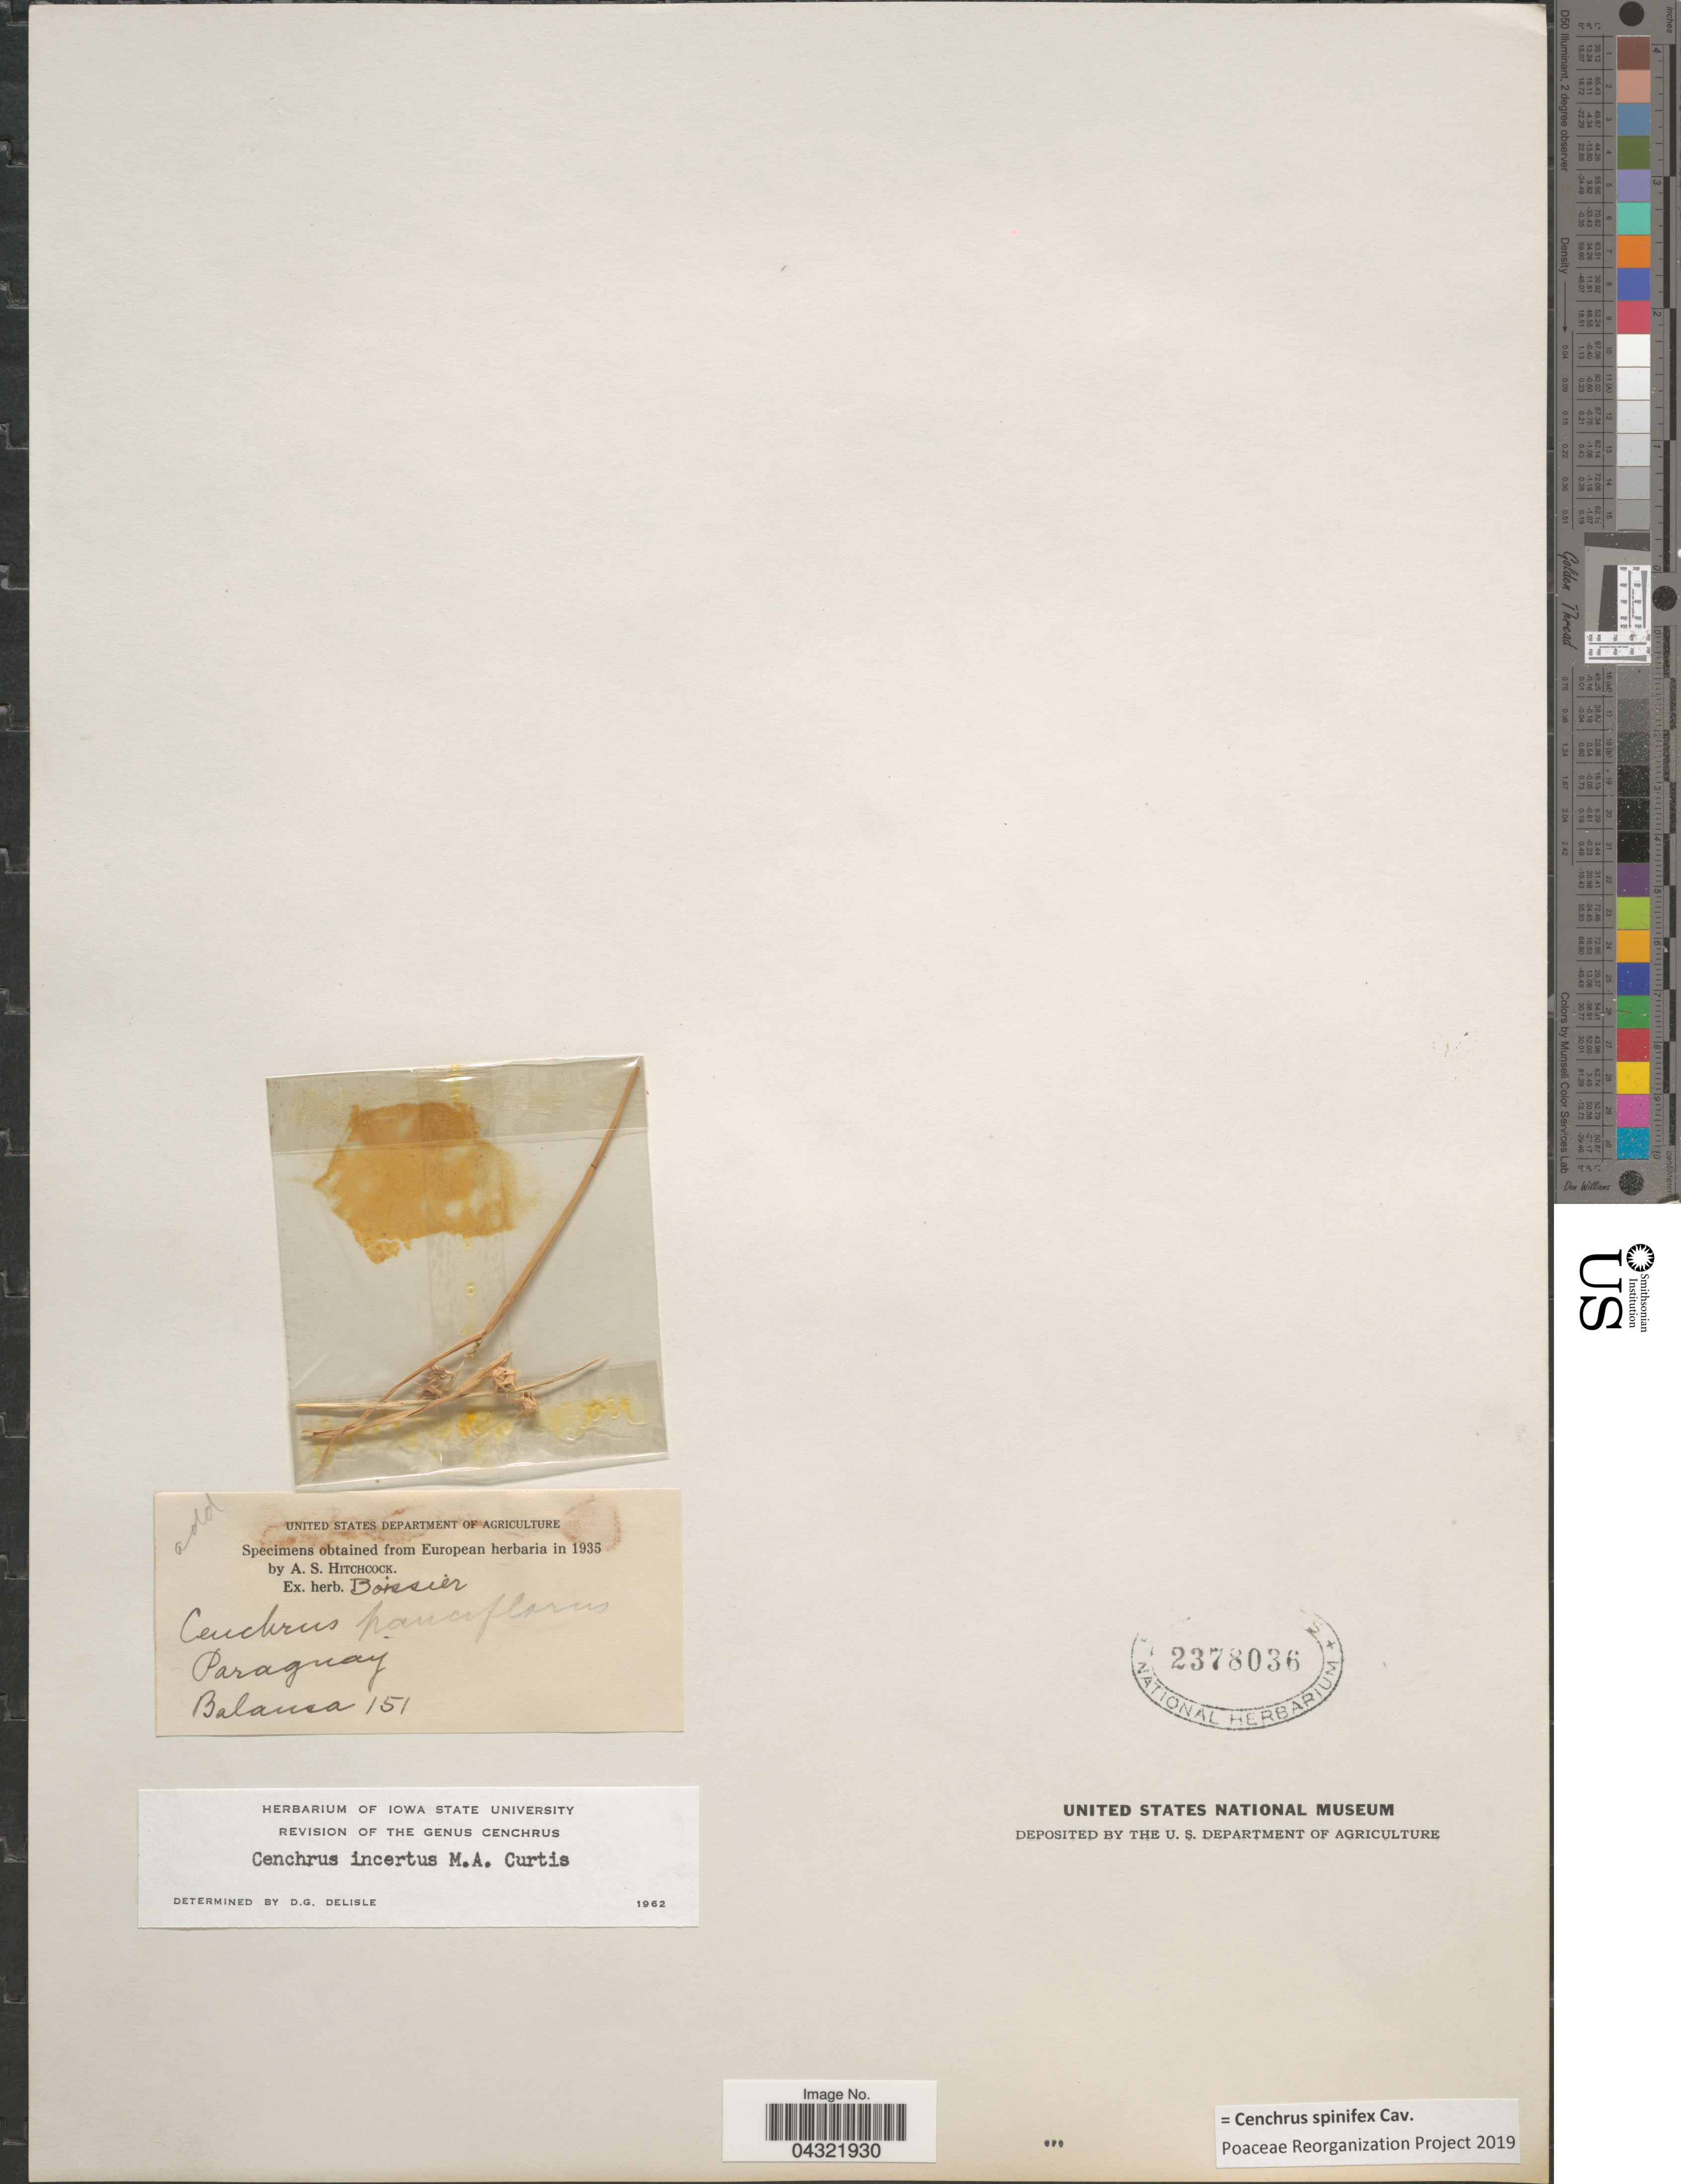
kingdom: Plantae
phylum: Tracheophyta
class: Liliopsida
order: Poales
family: Poaceae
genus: Cenchrus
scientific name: Cenchrus spinifex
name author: Cav.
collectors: -. Balansa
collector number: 151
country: Paraguay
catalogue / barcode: US 2378036